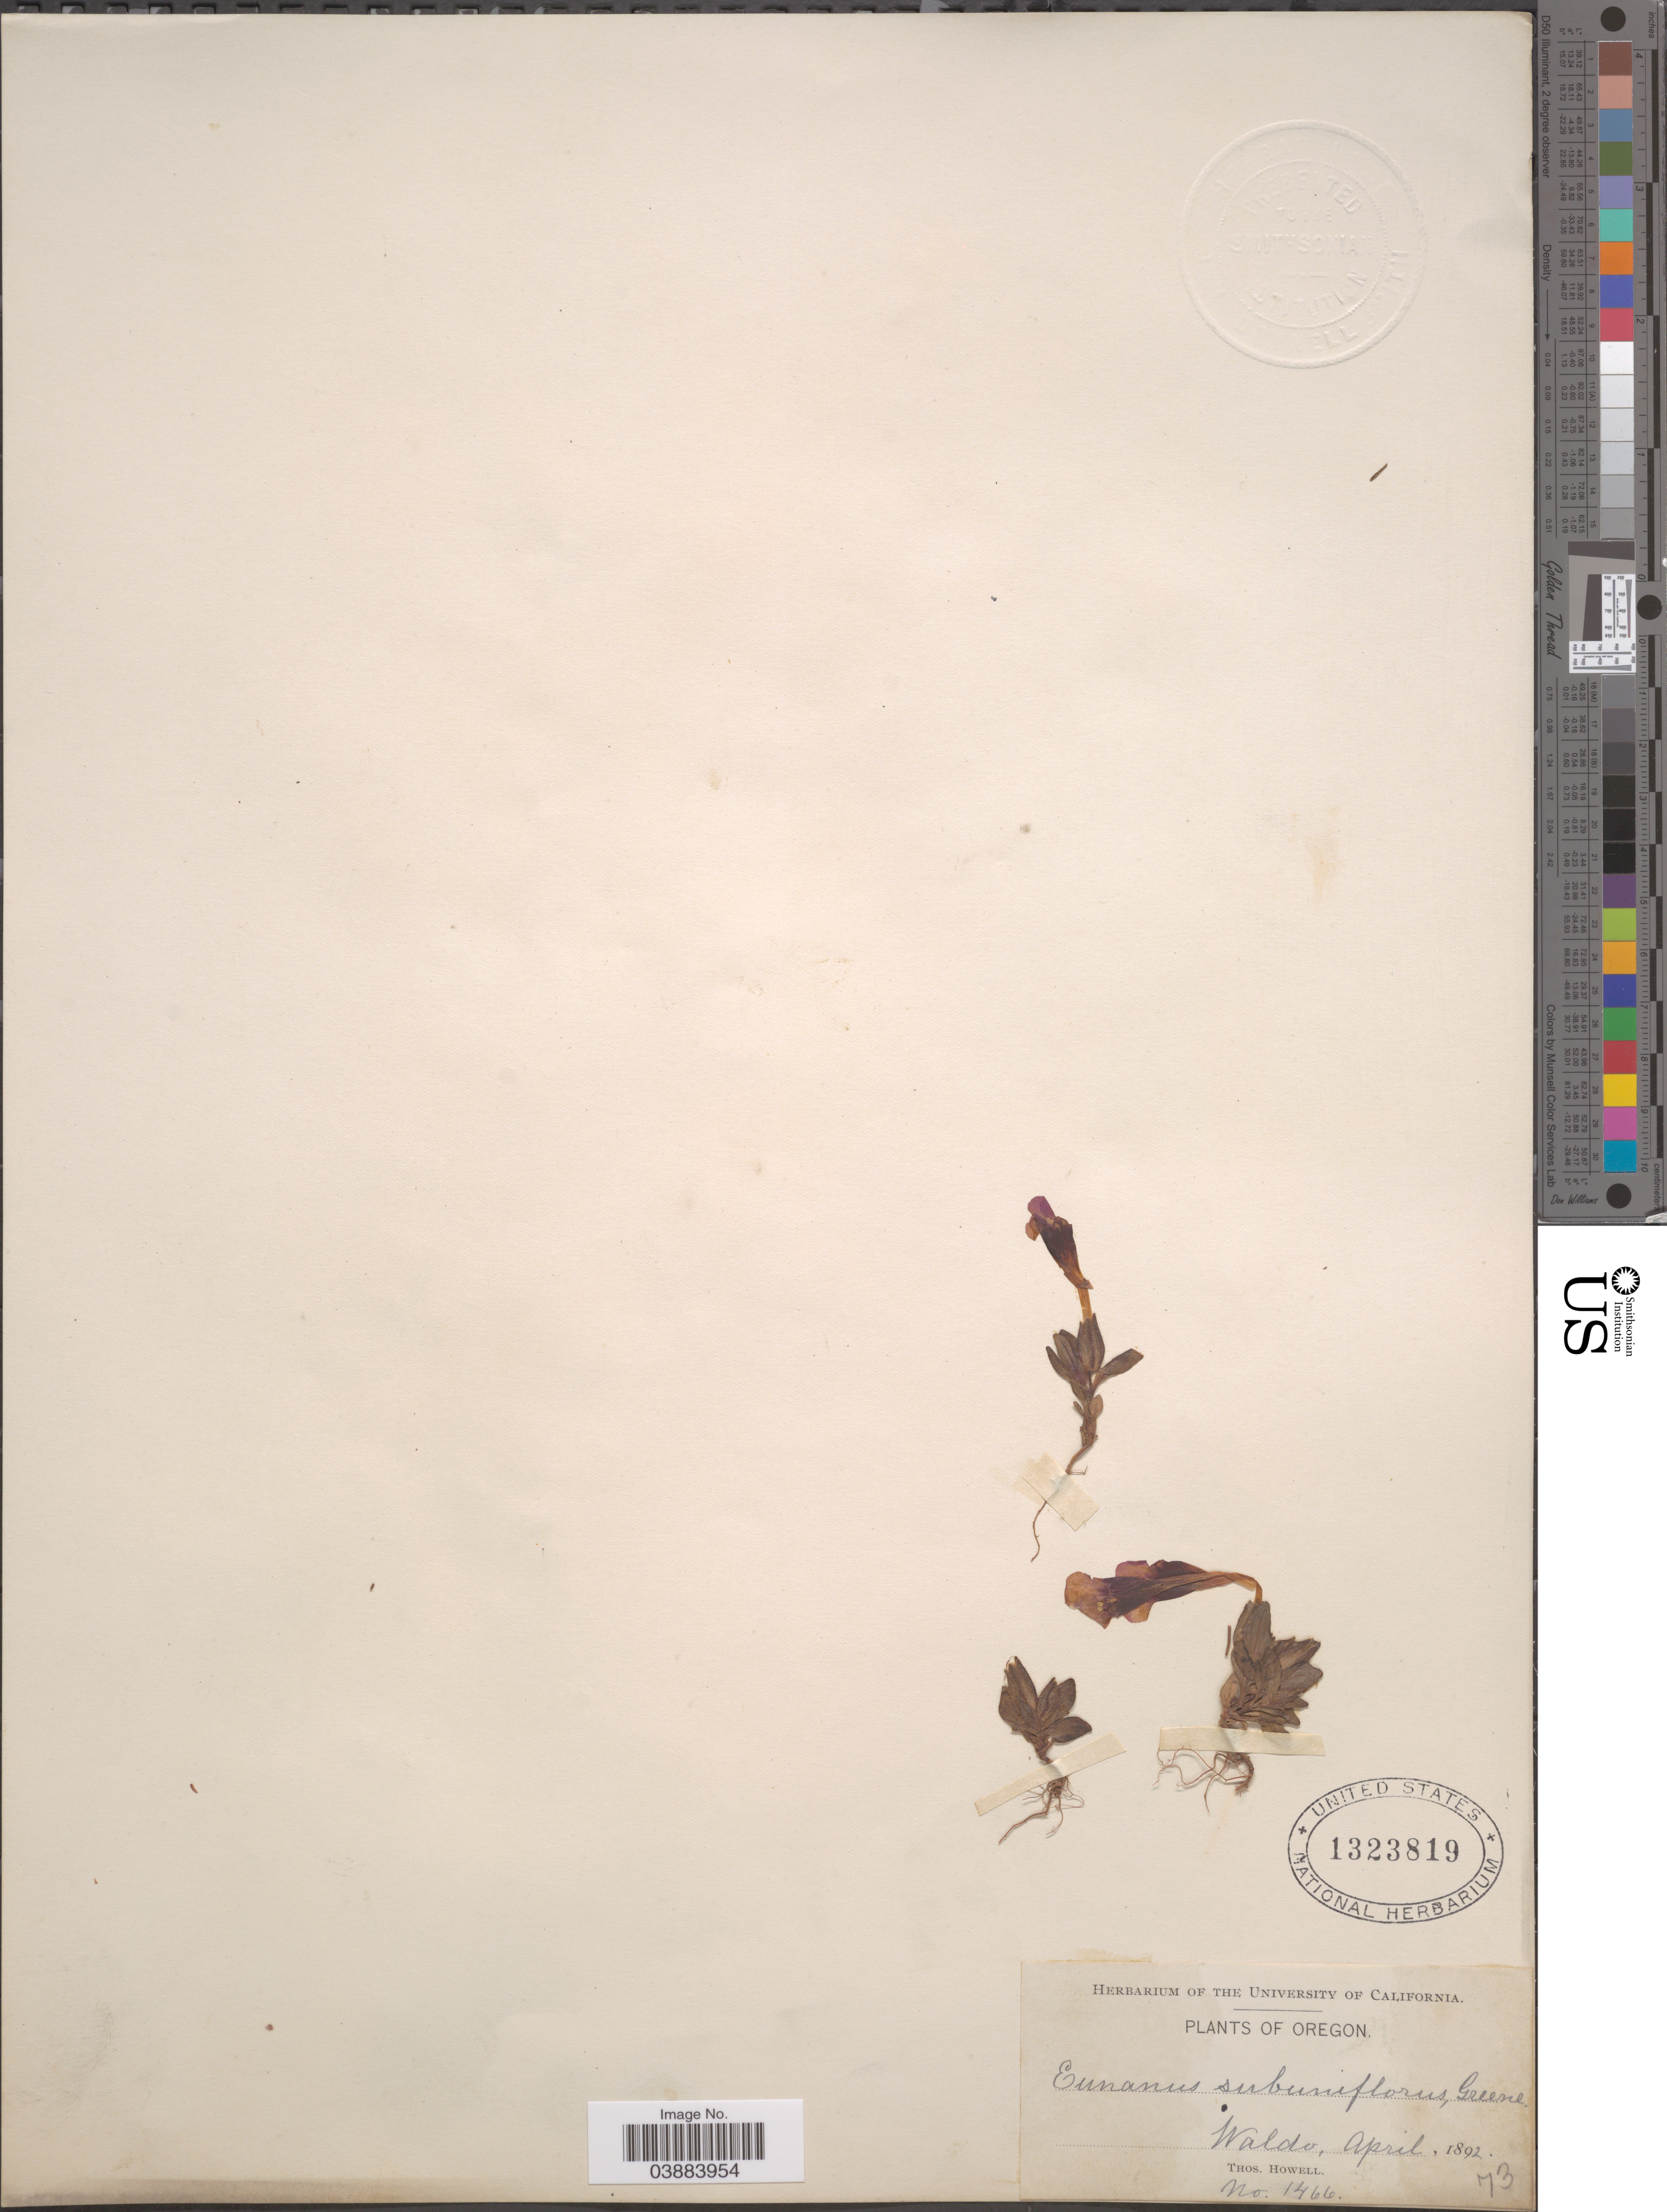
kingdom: Plantae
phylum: Tracheophyta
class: Magnoliopsida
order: Lamiales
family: Phrymaceae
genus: Eunanus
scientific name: Eunanus subuniflorus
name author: Greene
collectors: T. Howell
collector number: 1466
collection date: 1892-04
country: United States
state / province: Oregon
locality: Waldo.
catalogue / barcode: US 1323819